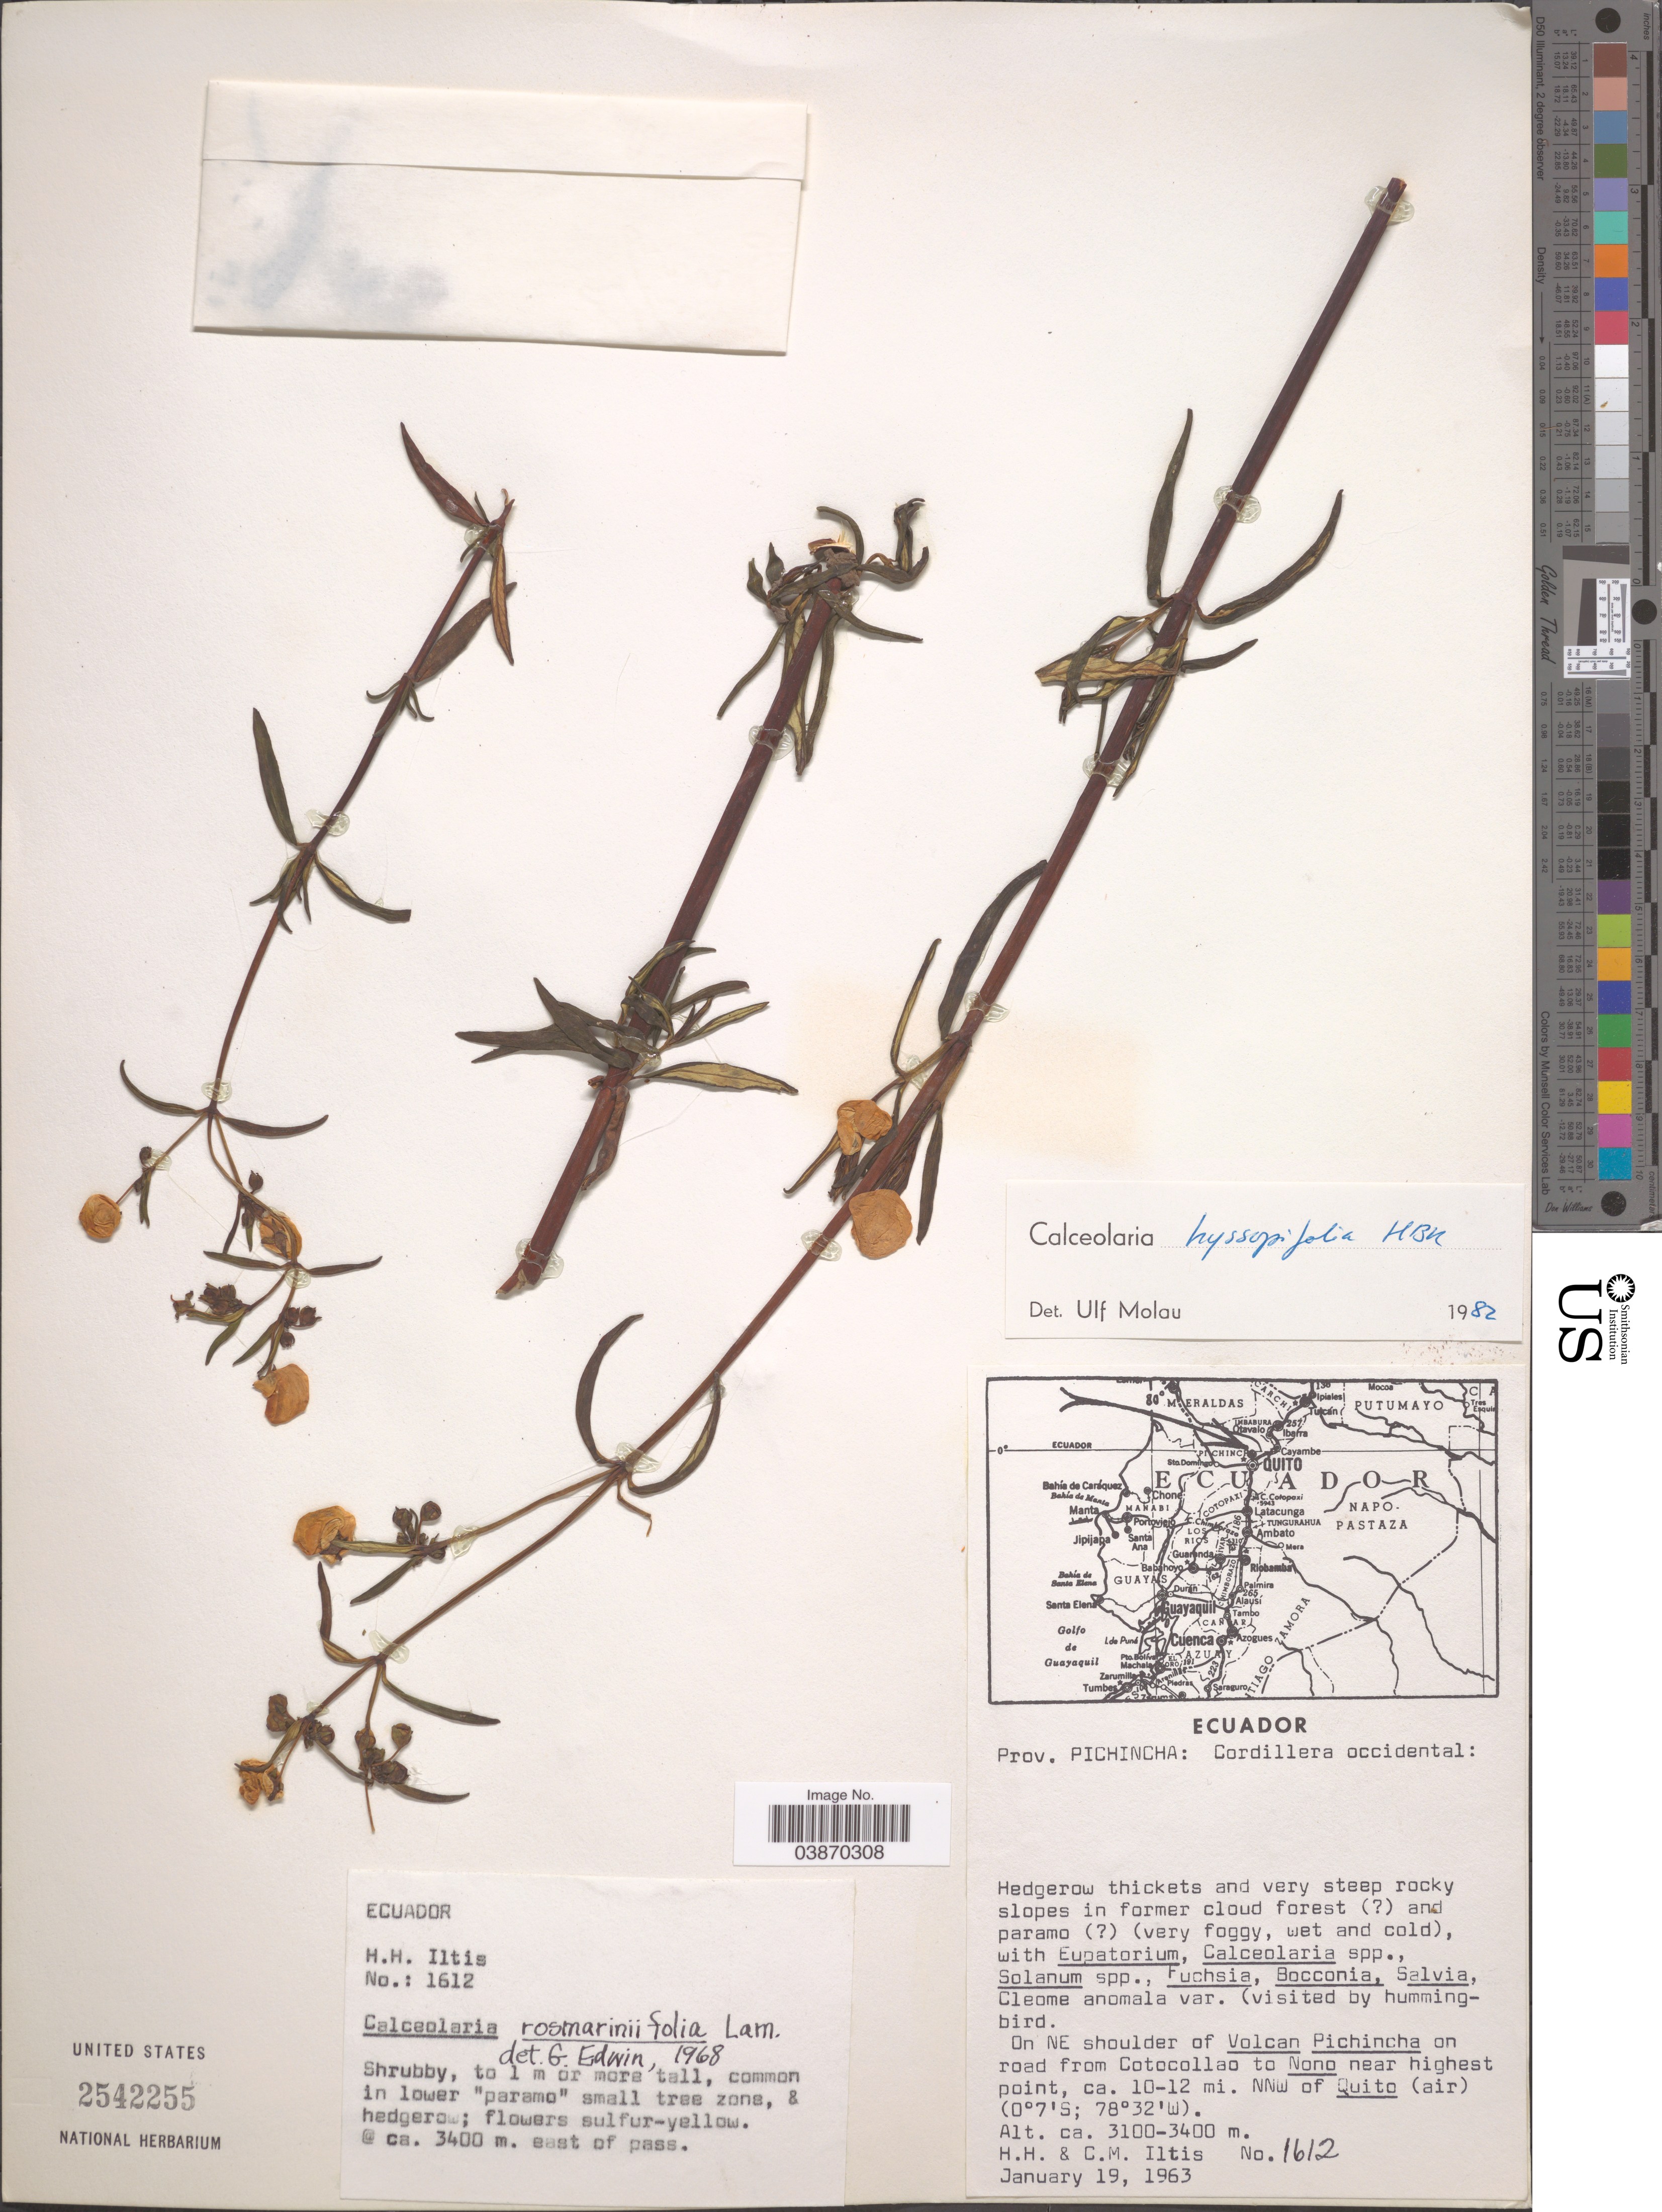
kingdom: Plantae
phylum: Tracheophyta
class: Magnoliopsida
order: Lamiales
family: Calceolariaceae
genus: Calceolaria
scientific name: Calceolaria hyssopifolia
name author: Kunth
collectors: H. H. Iltis & C. M Iltis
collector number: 1612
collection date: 1963-01-19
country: Ecuador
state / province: Pichincha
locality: Cordillera occidental: On NE shoulder of Volcan Pichincha on road from Cotocollao to Nono near highest point, ca. 10-12 mi. NNW of Quito (air).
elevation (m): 3100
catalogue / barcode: US 2542255